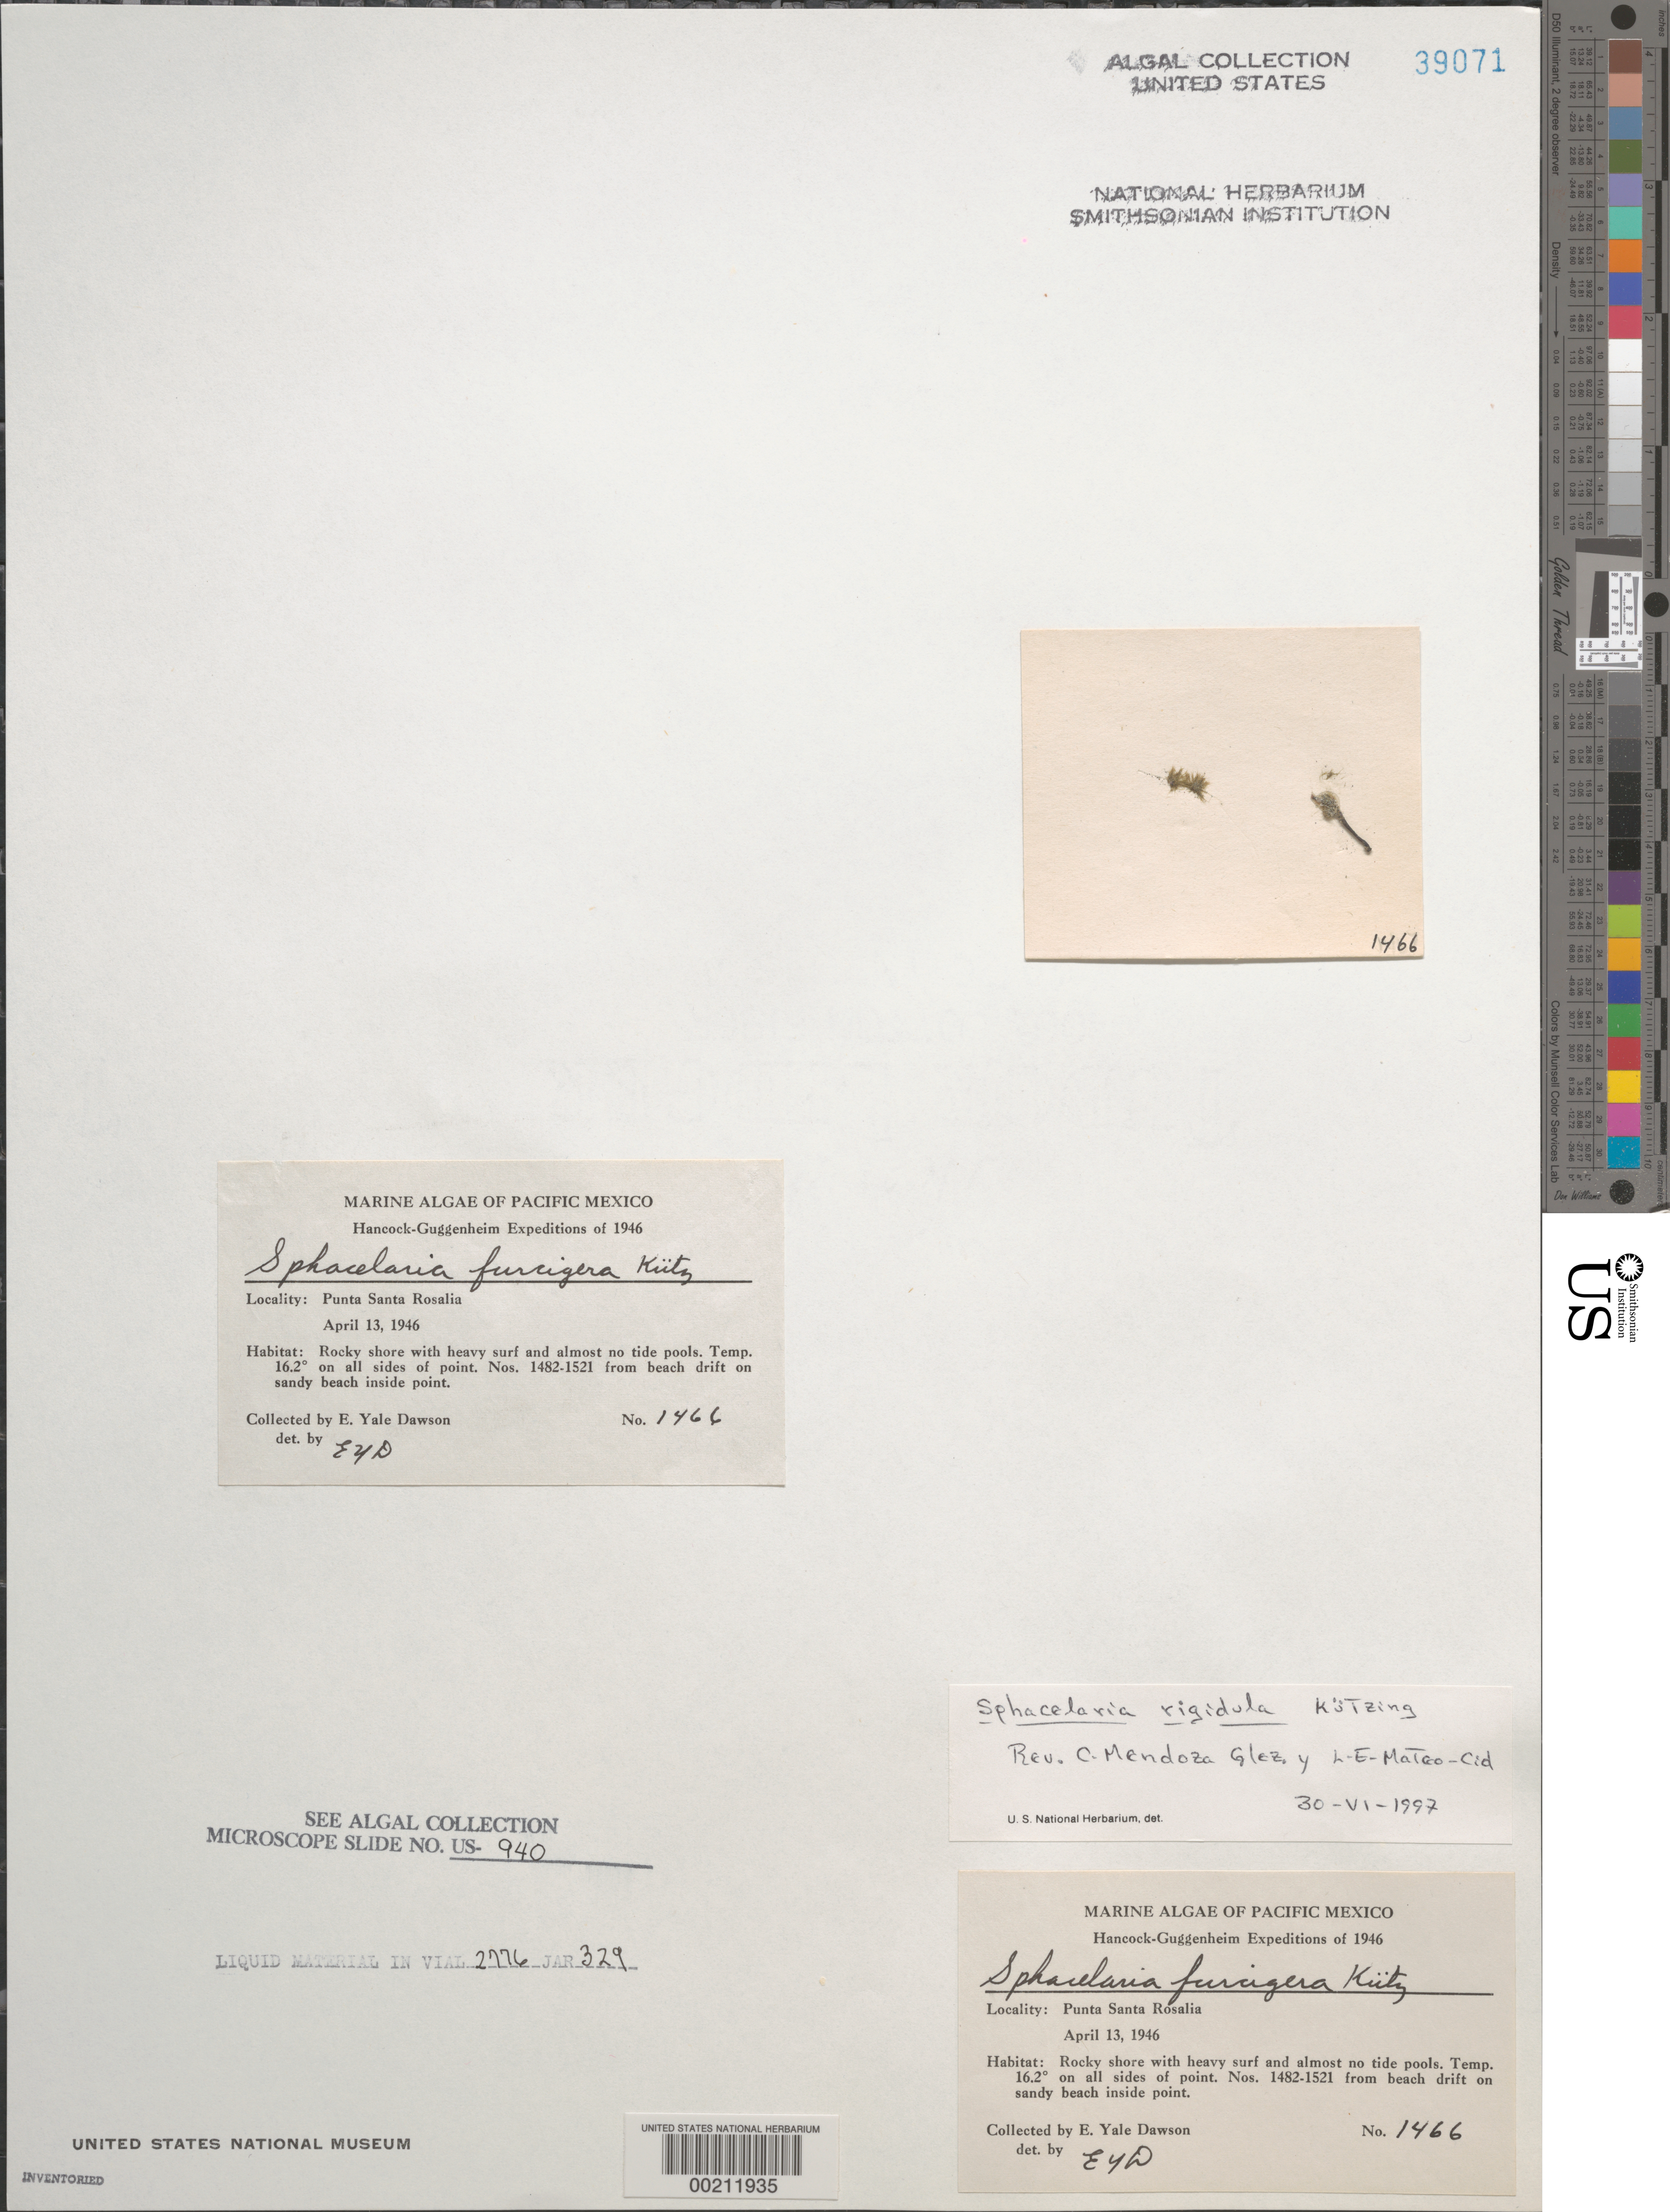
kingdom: Chromista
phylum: Ochrophyta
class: Phaeophyceae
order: Sphacelariales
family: Sphacelariaceae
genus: Sphacelaria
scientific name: Sphacelaria rigidula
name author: Kütz.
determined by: Mendoza G., C.; Mateo. Cid, L. E.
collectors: E. Y. Dawson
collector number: EYD 1466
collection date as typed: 13 Apr 1946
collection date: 1946-04-13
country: Mexico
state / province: Baja California Sur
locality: Punta Santa Rosalia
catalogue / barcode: US 39071